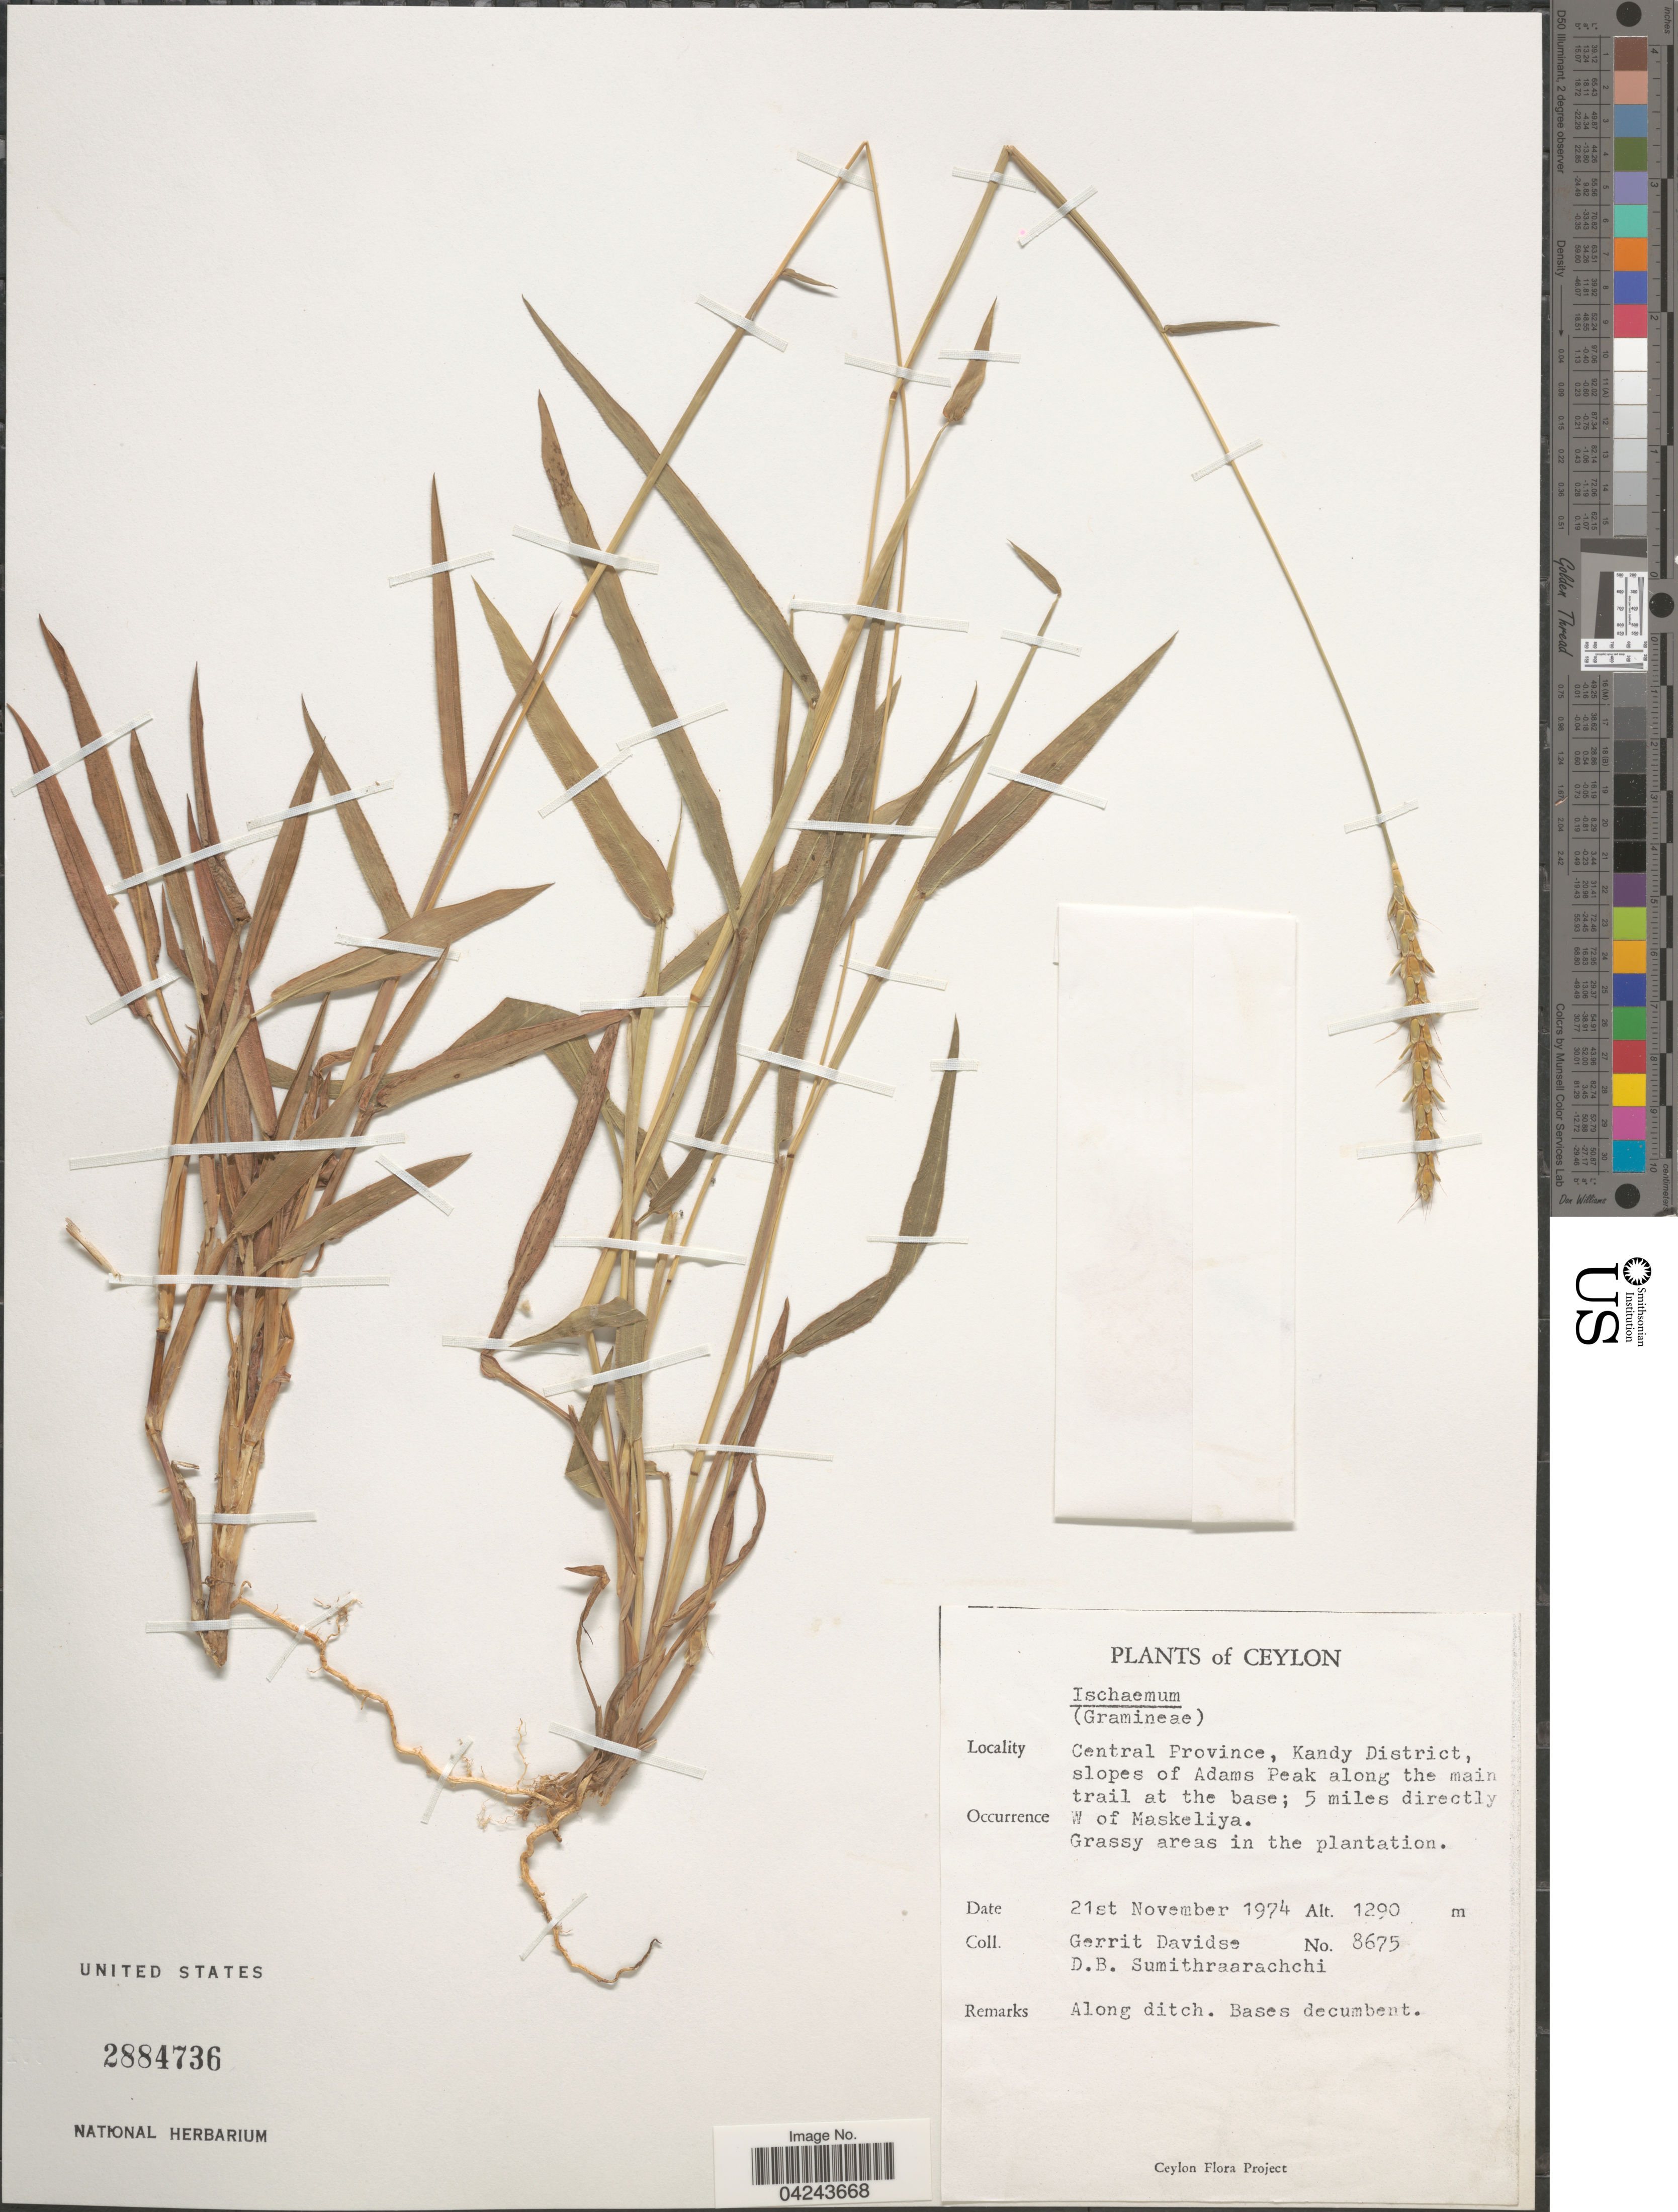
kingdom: Plantae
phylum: Tracheophyta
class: Liliopsida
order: Poales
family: Poaceae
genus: Ischaemum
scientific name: Ischaemum sp.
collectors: G. Davidse & D. B. Sumithraarachchi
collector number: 8675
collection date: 1974-11-21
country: Sri Lanka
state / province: Central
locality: Ceylon. Kandy District, slopes of Adams Peak along the main trail at the base; 5 miles directly W of Maskeliya.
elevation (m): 1290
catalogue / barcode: US 2884736